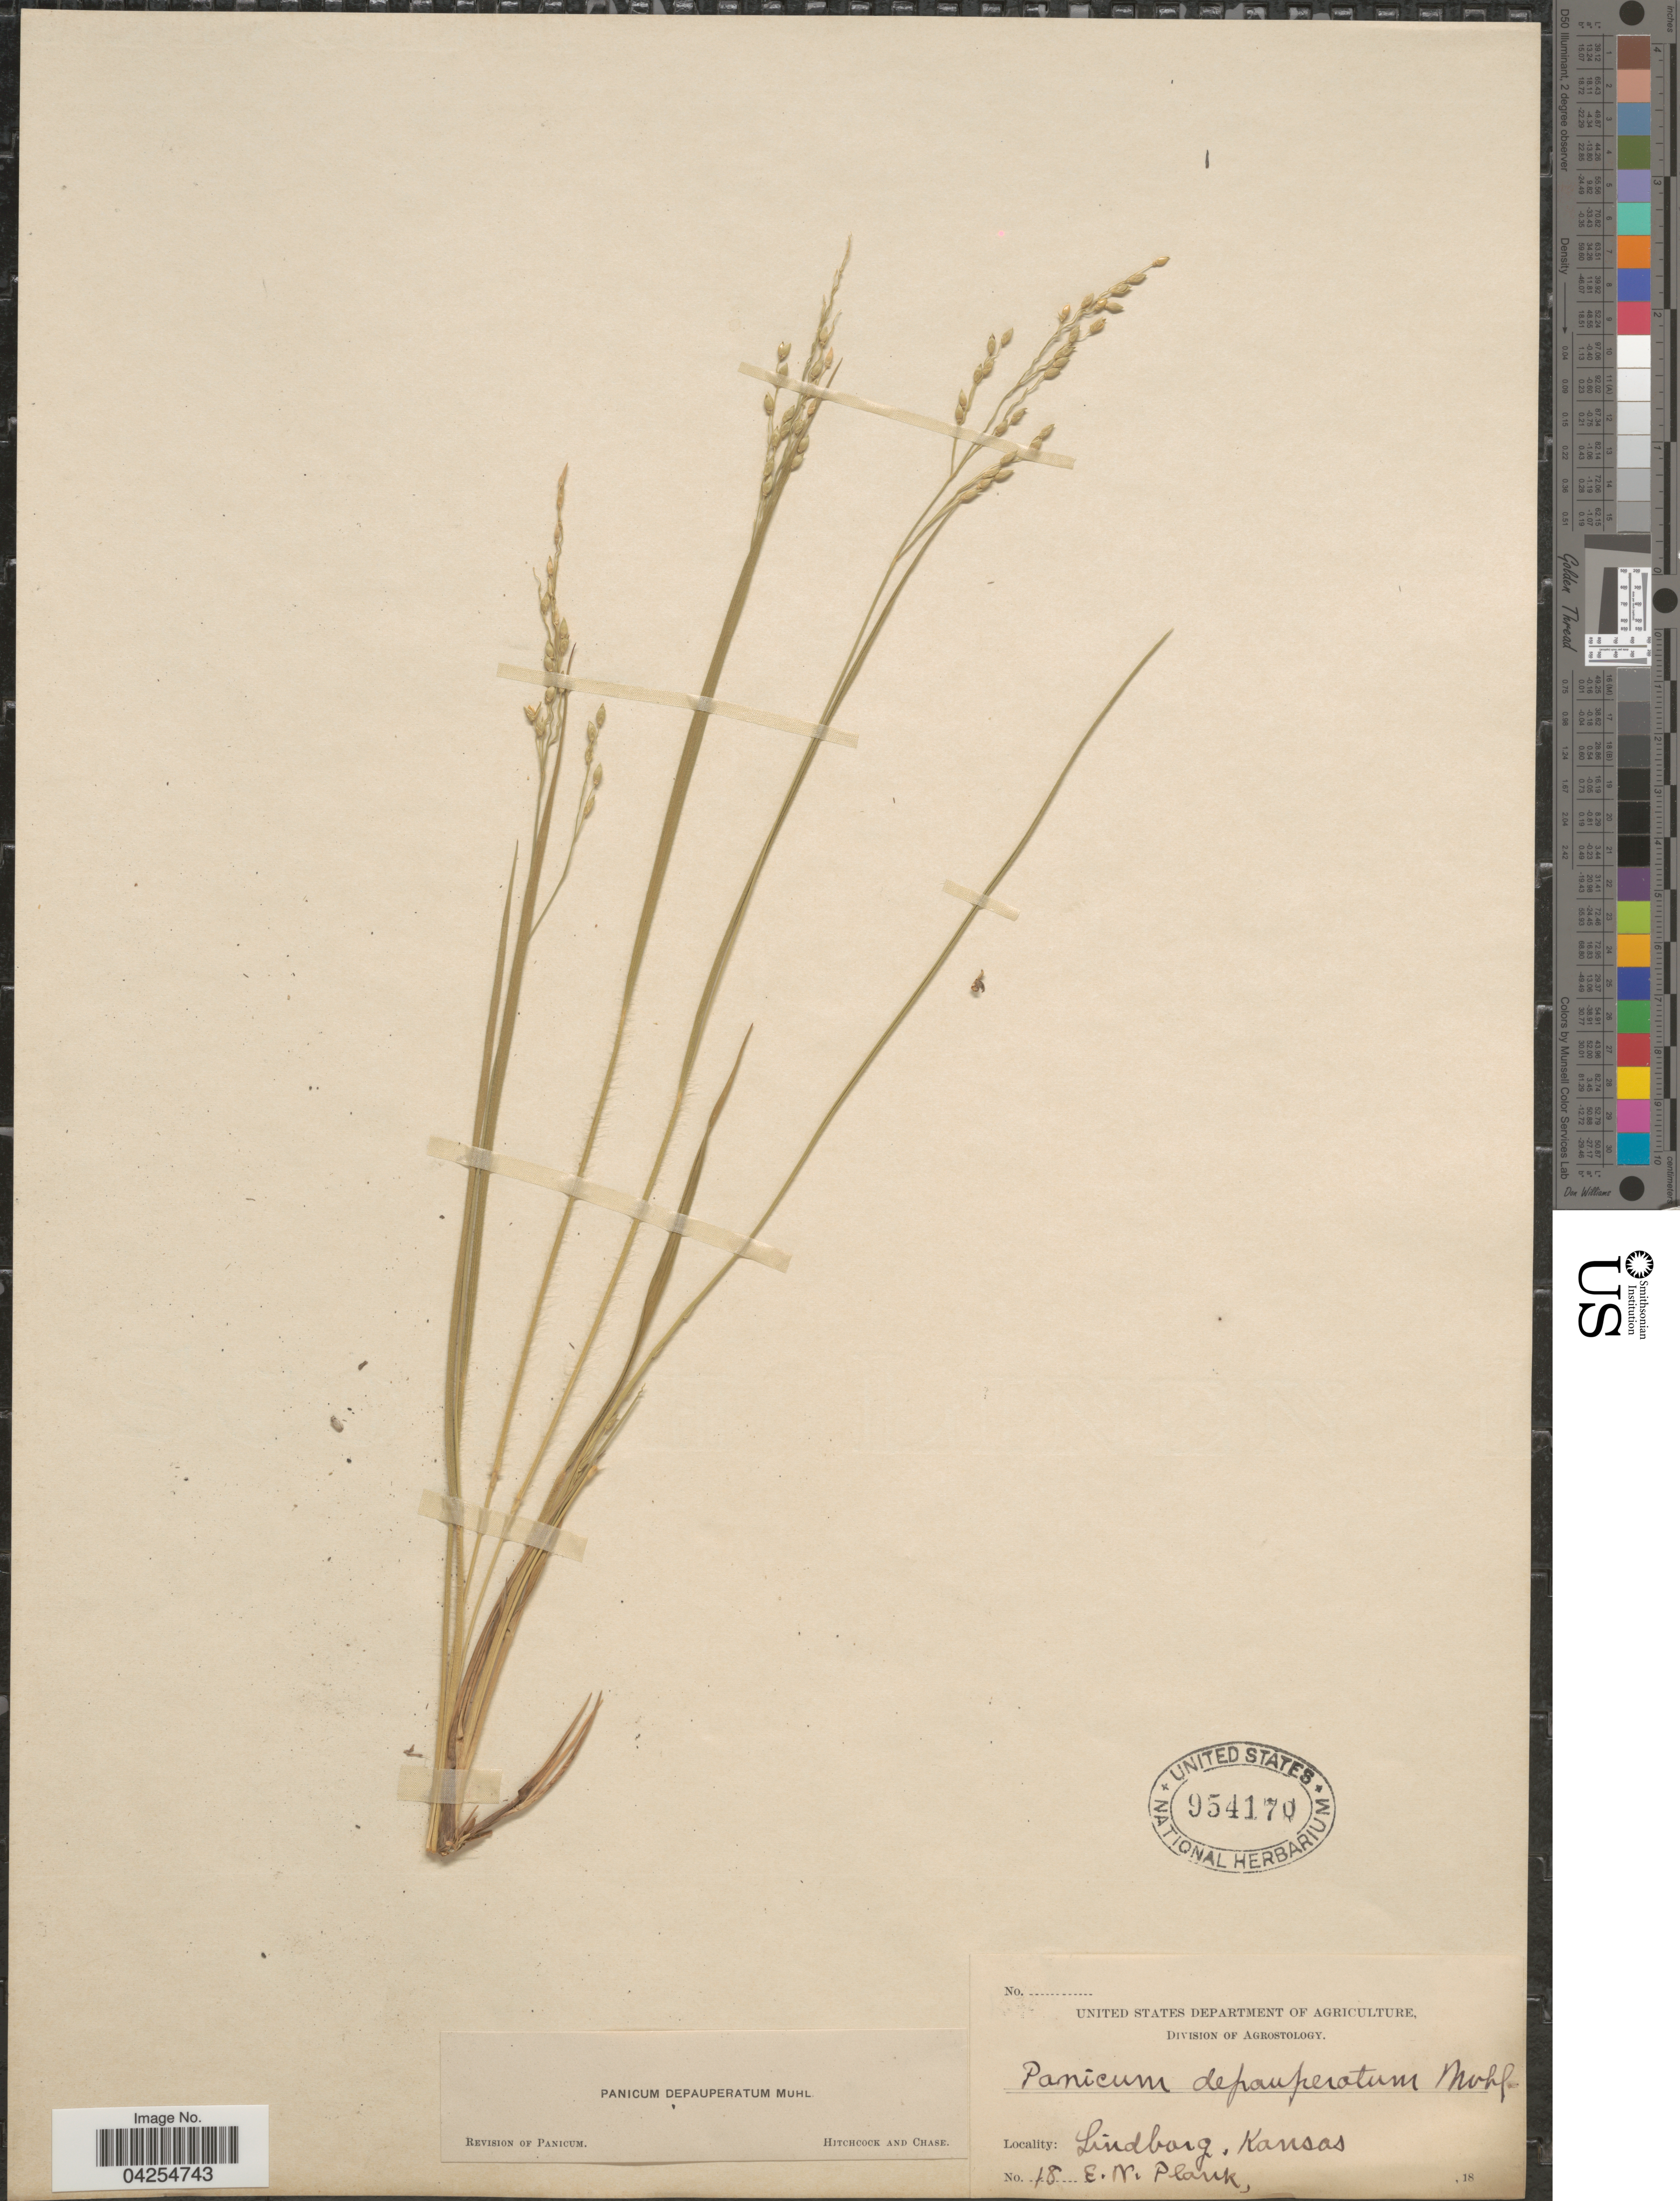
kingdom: Plantae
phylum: Tracheophyta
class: Liliopsida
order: Poales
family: Poaceae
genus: Dichanthelium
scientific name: Dichanthelium depauperatum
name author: (Muhl.) Gould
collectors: E. Plank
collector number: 18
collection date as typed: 18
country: United States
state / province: Kansas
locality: Lindborg.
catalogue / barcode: US 954170